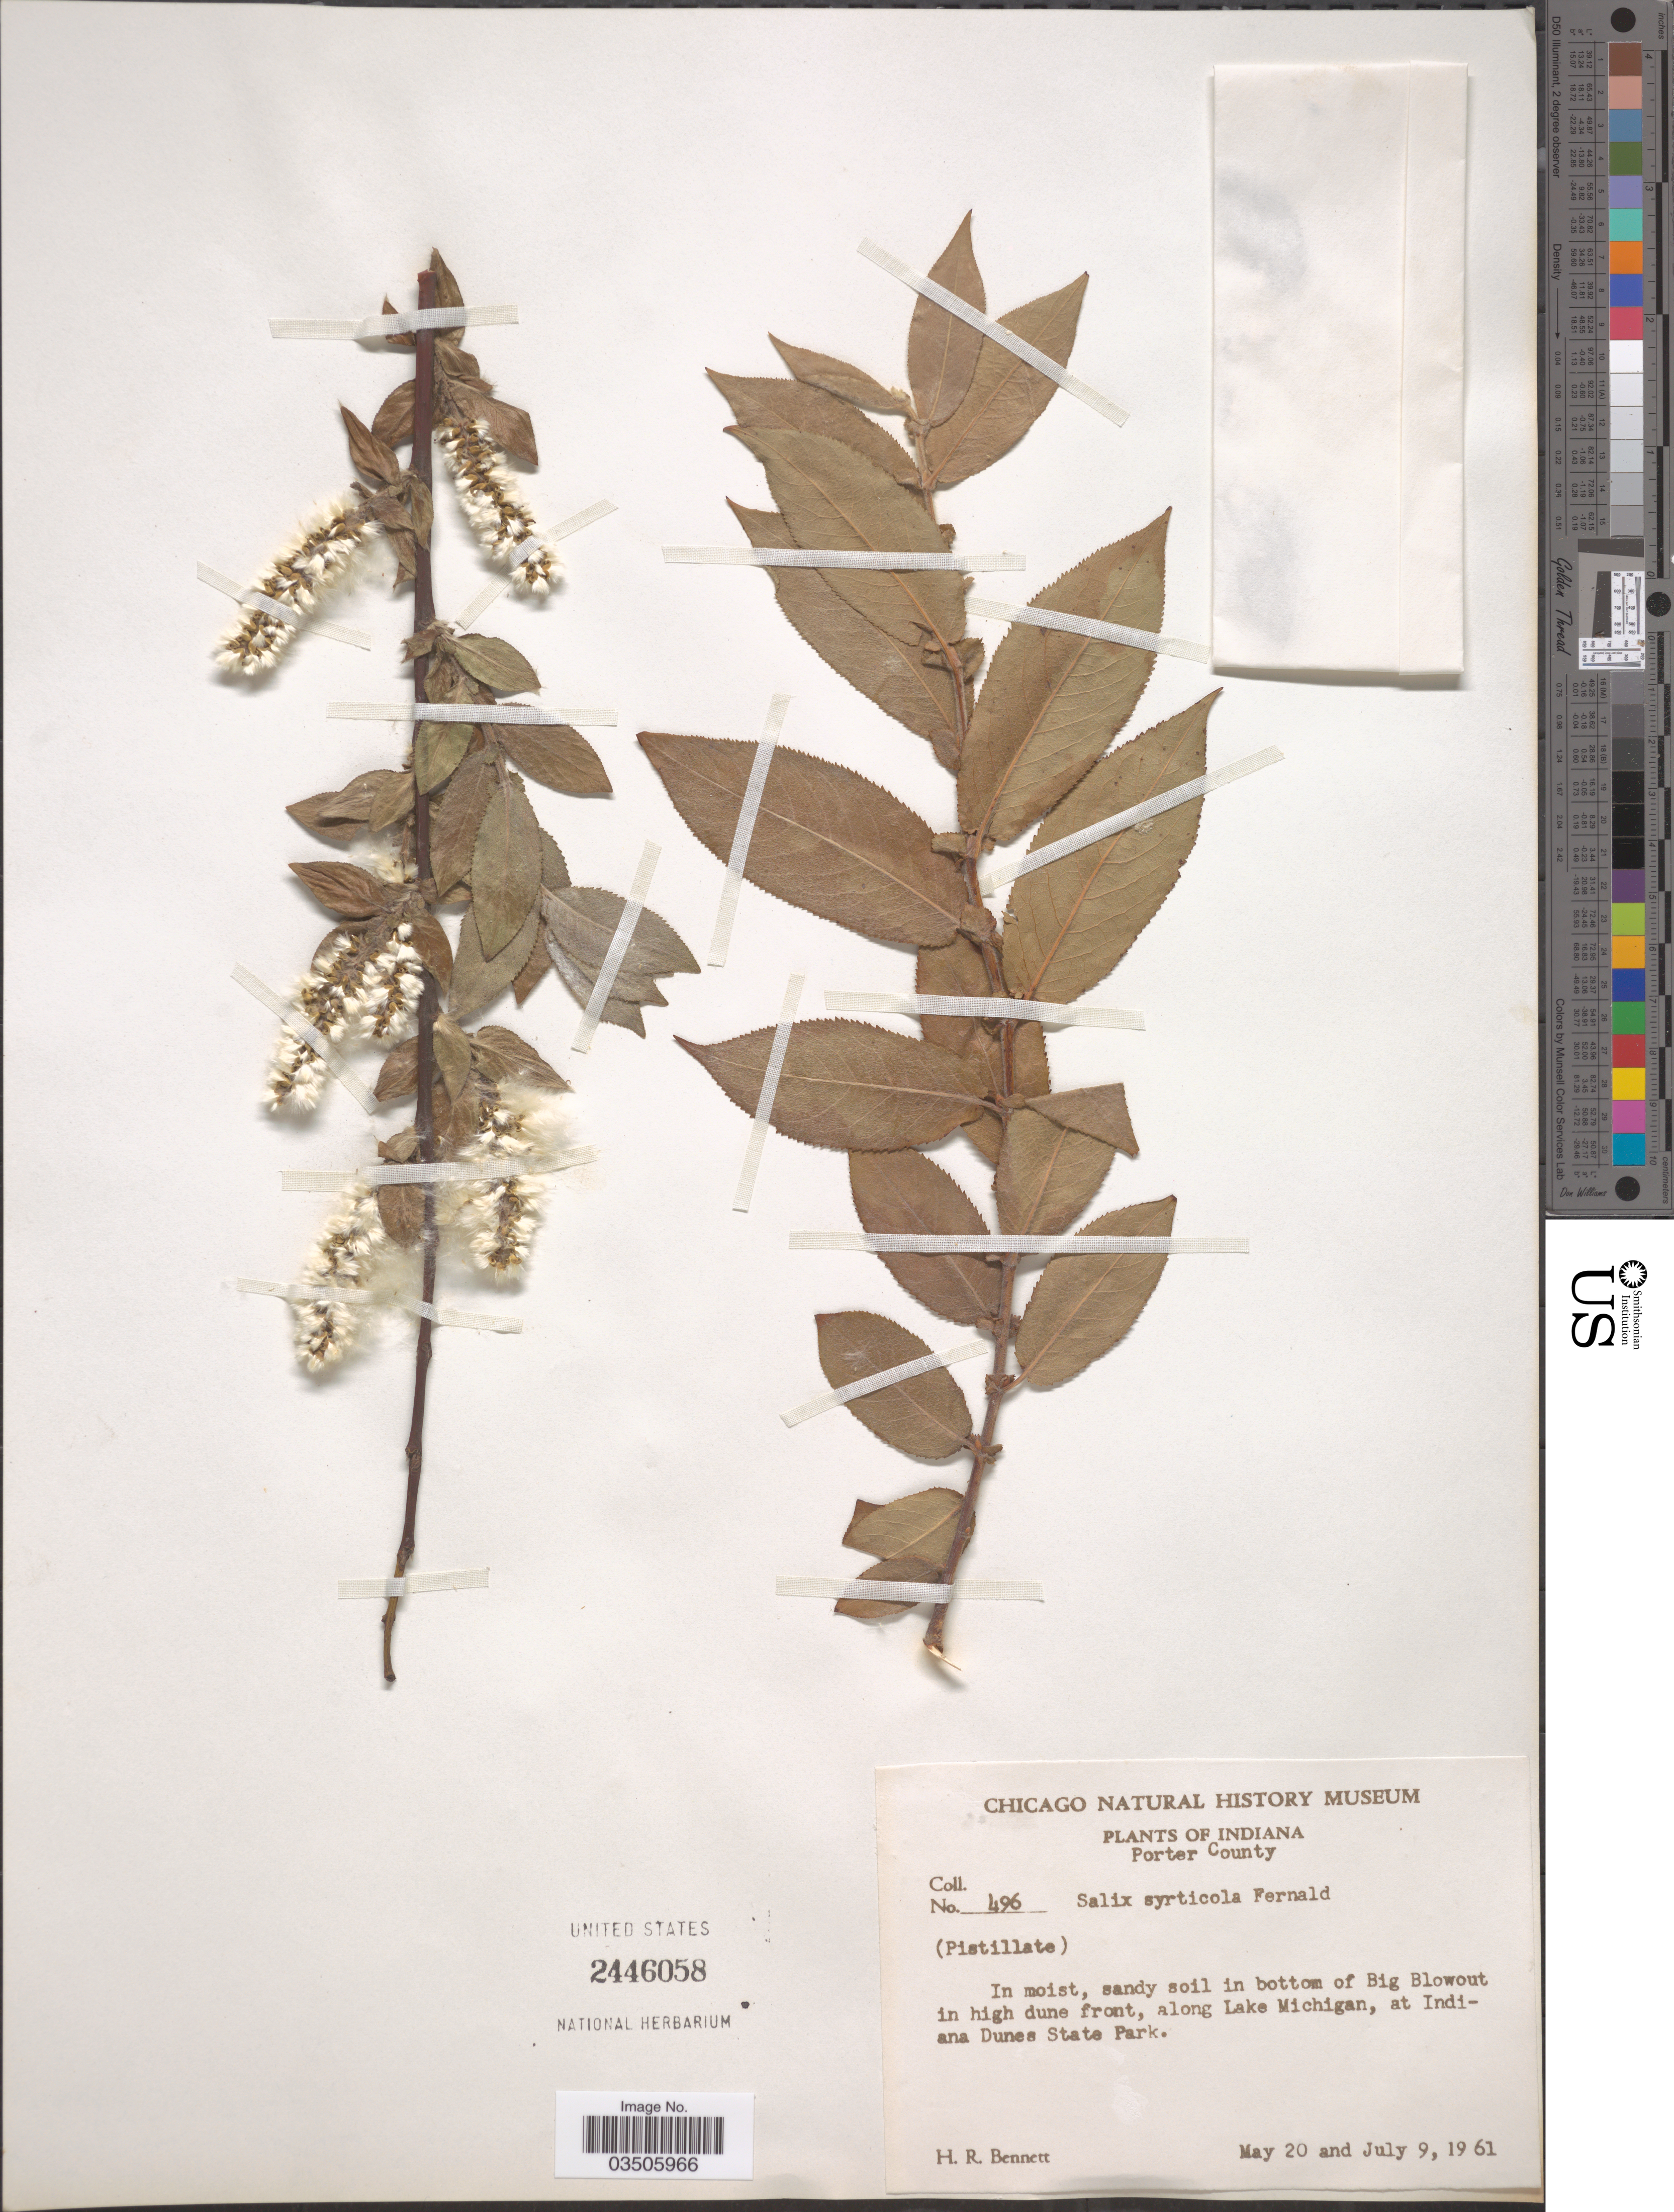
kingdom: Plantae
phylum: Tracheophyta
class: Magnoliopsida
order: Malpighiales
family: Salicaceae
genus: Salix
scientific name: Salix syrticola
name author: Fernald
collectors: H. R. Bennett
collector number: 496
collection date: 1961-05-20/1961-07-09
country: United States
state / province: Indiana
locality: Porter County. In moist, sandy soil in bottom of Big Blowout in high dune front, along Lake Michigan, at Indiana Dunes State Park.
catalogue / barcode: US 2446058